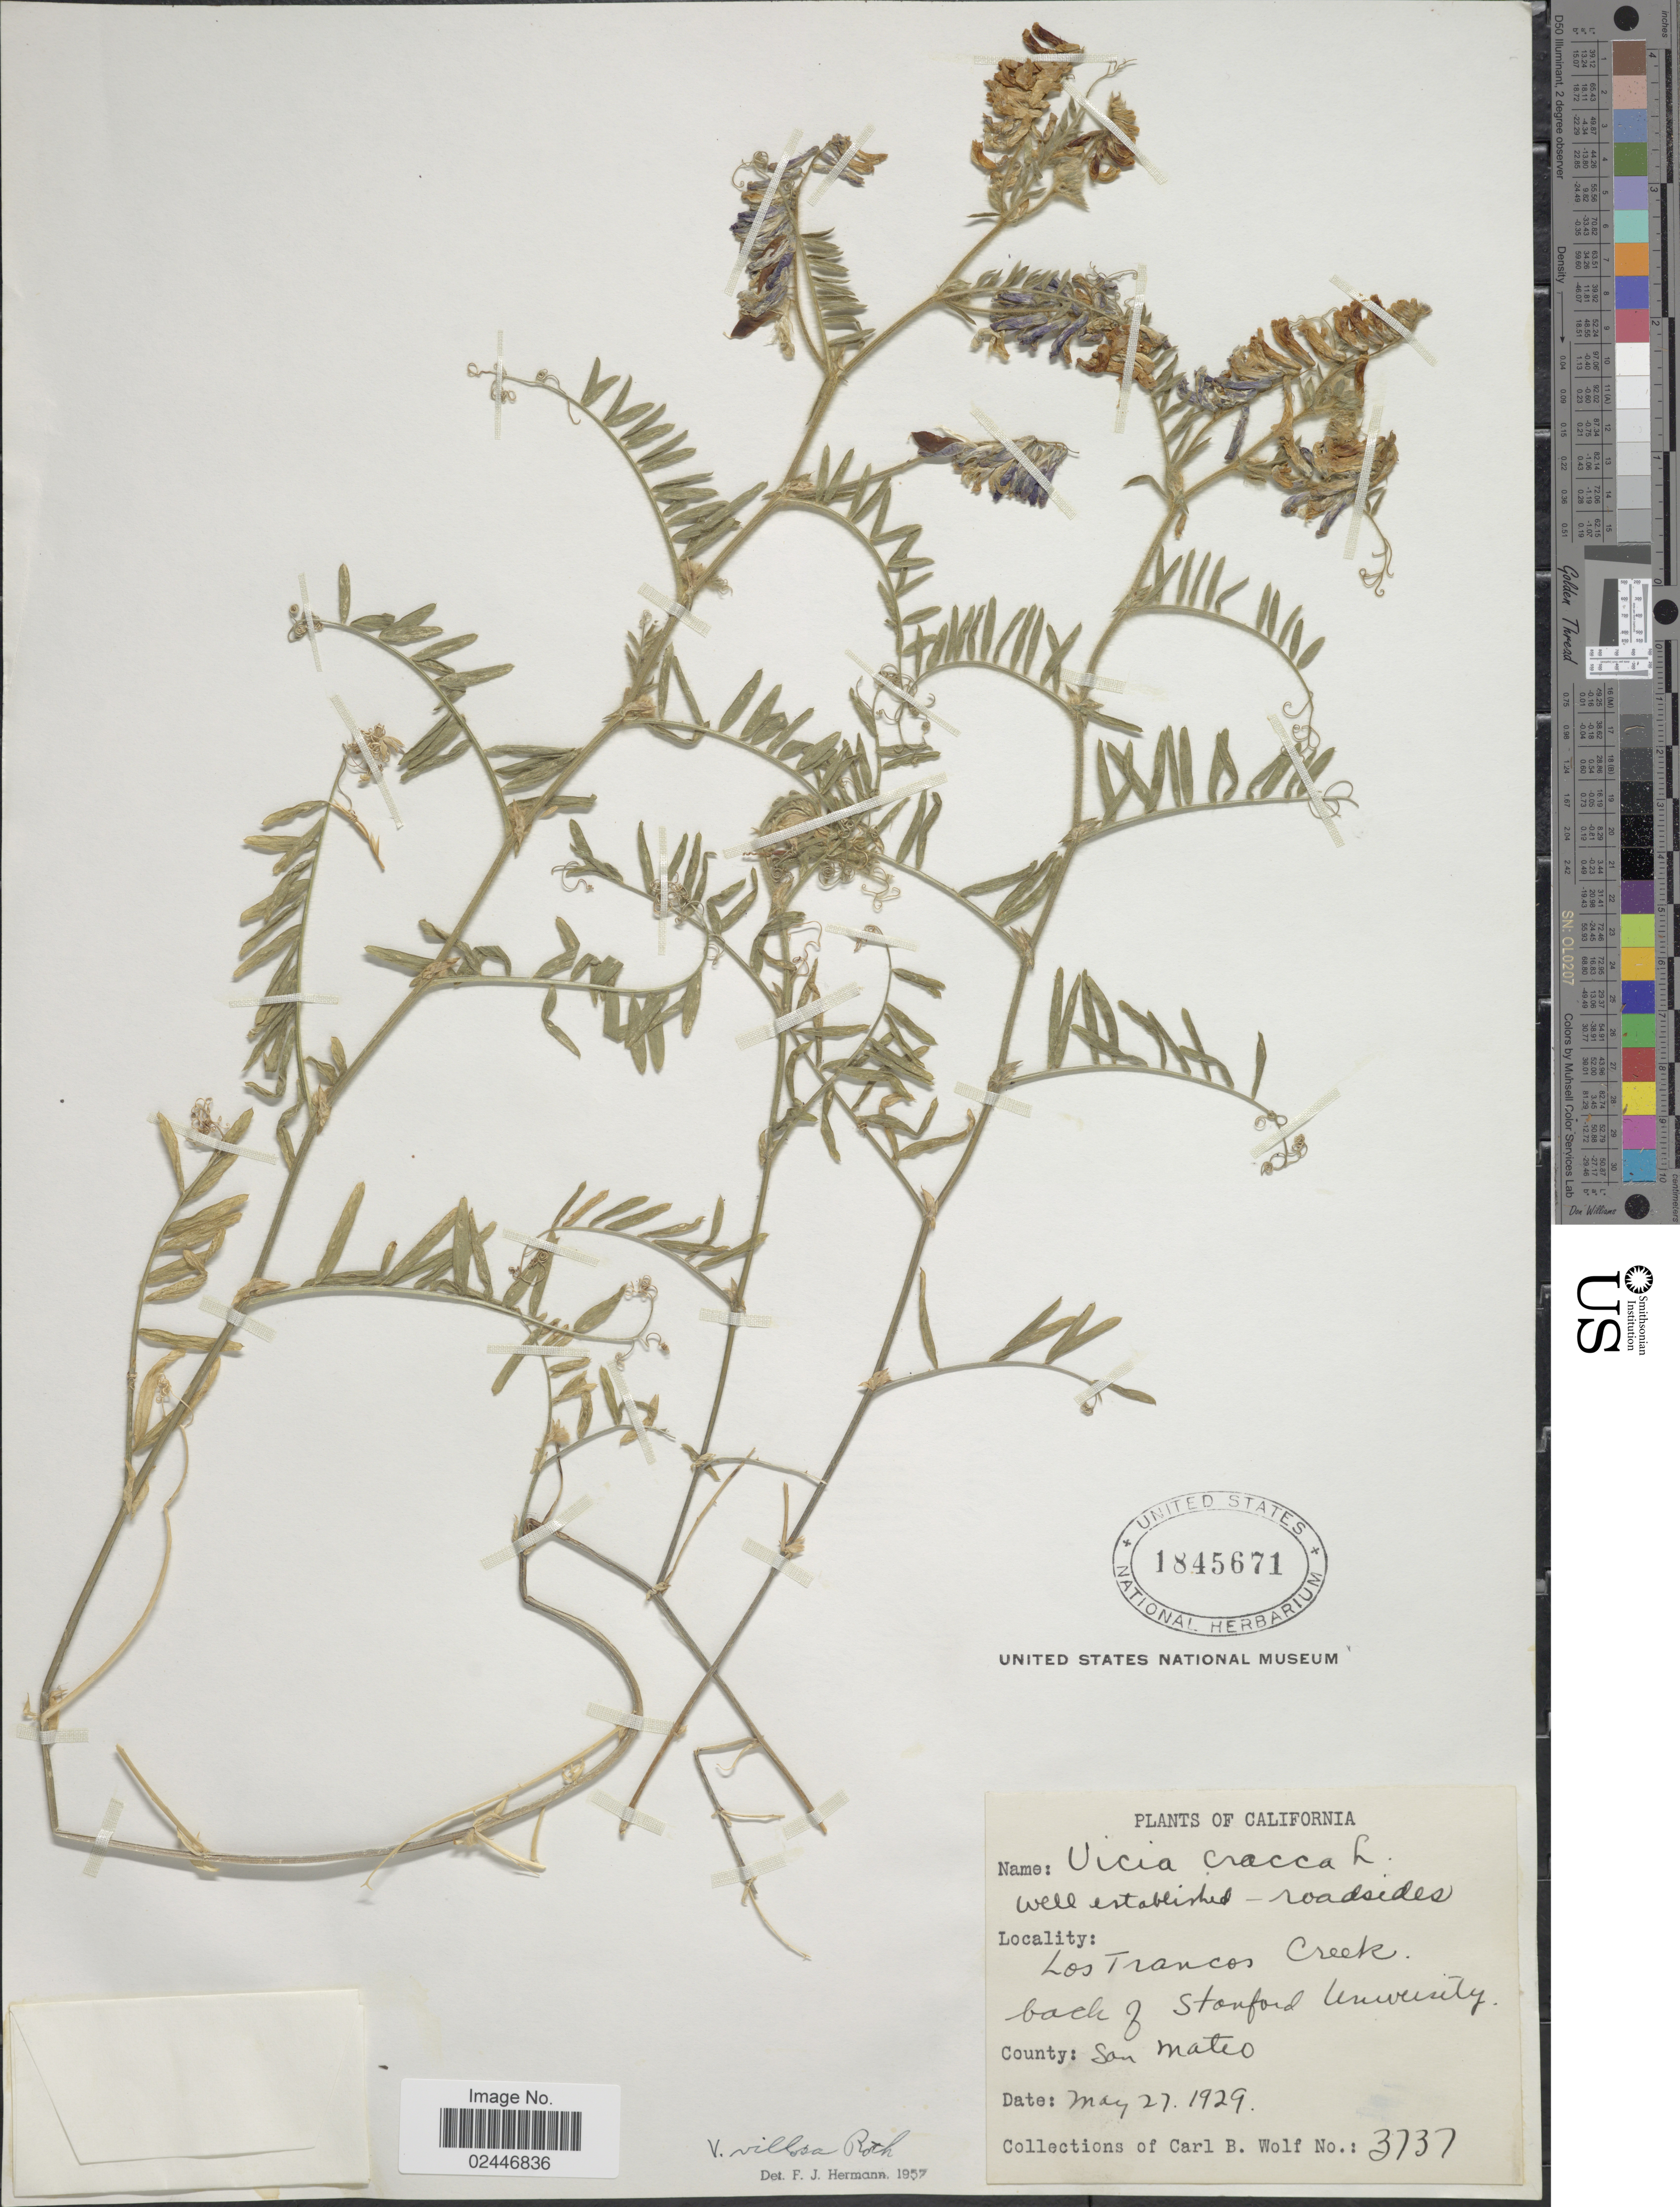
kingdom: Plantae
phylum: Tracheophyta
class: Magnoliopsida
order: Fabales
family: Fabaceae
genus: Vicia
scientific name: Vicia villosa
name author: Roth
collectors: C. B. Wolf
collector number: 3737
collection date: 1929-05-27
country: United States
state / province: California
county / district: San Mateo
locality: Los Trancos Creek, back of Stanford University, San Mateo County.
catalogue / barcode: US 1845671